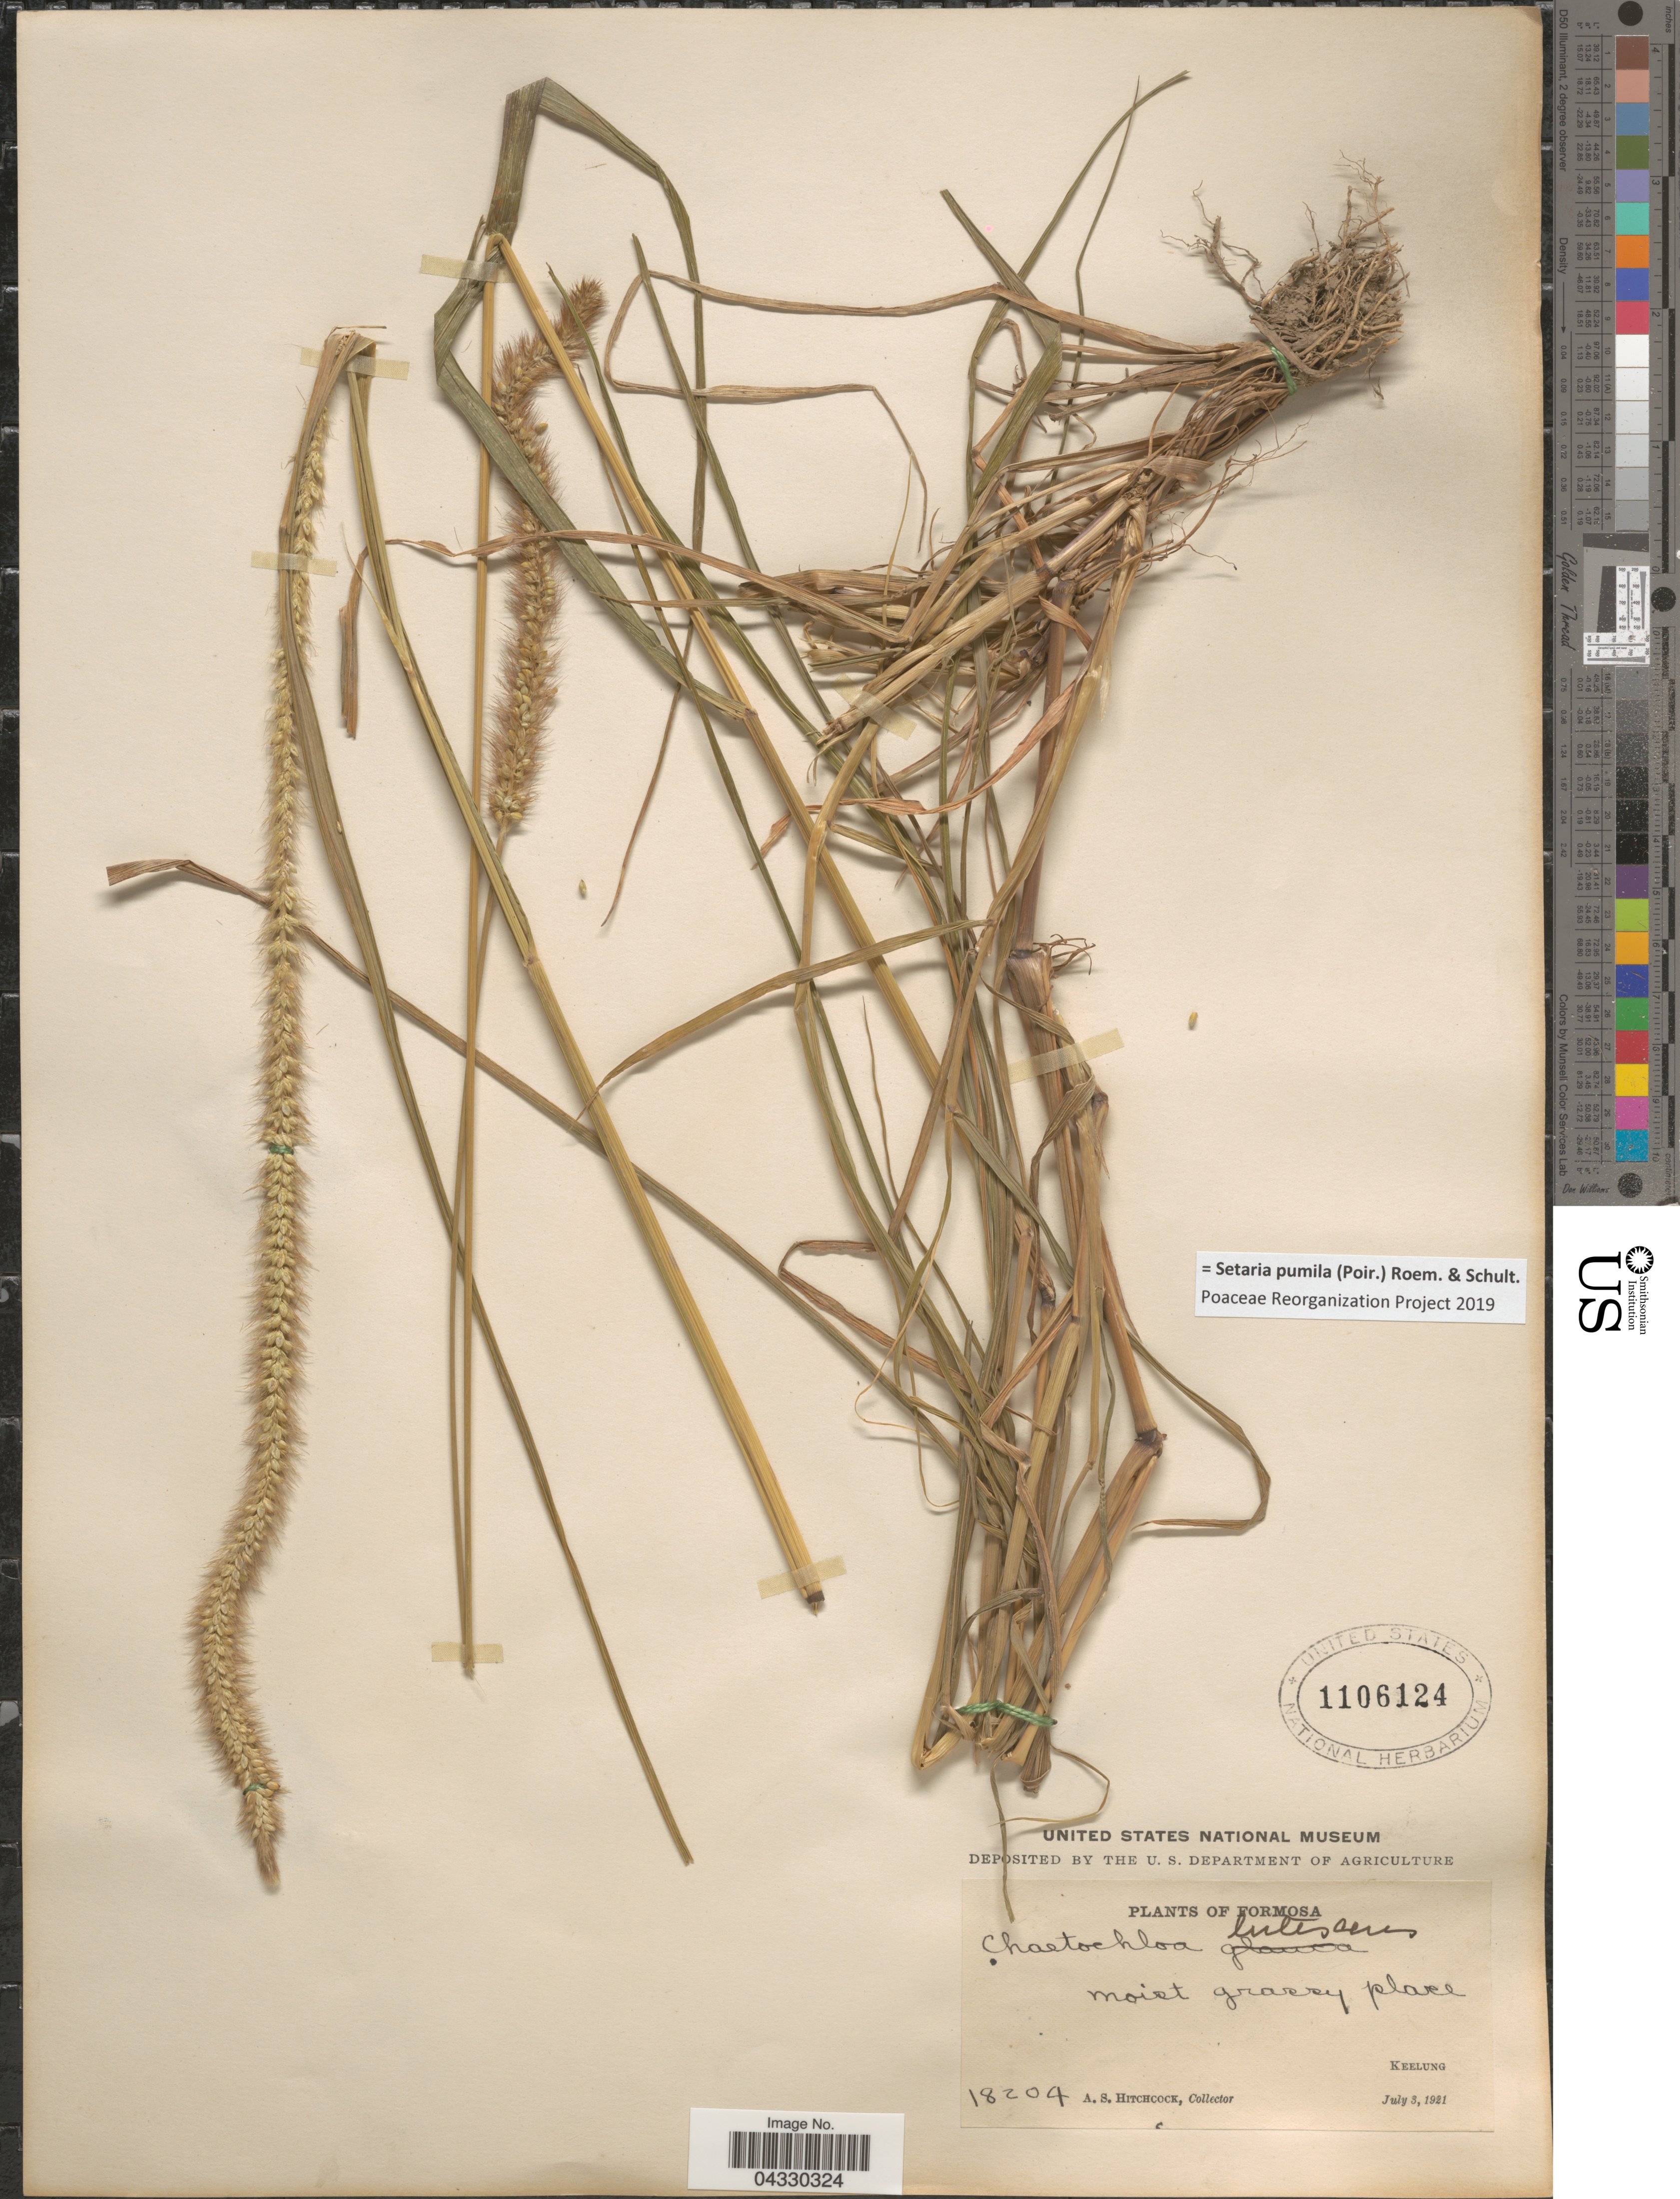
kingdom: Plantae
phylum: Tracheophyta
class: Liliopsida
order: Poales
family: Poaceae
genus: Setaria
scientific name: Setaria pumila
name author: (Poir.) Roem. & Schult.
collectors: A. S. Hitchcock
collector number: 18204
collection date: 1921-07-03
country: Taiwan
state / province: Keelung City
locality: Formosa. Keelung. Moist grassy place.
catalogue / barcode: US 1106124